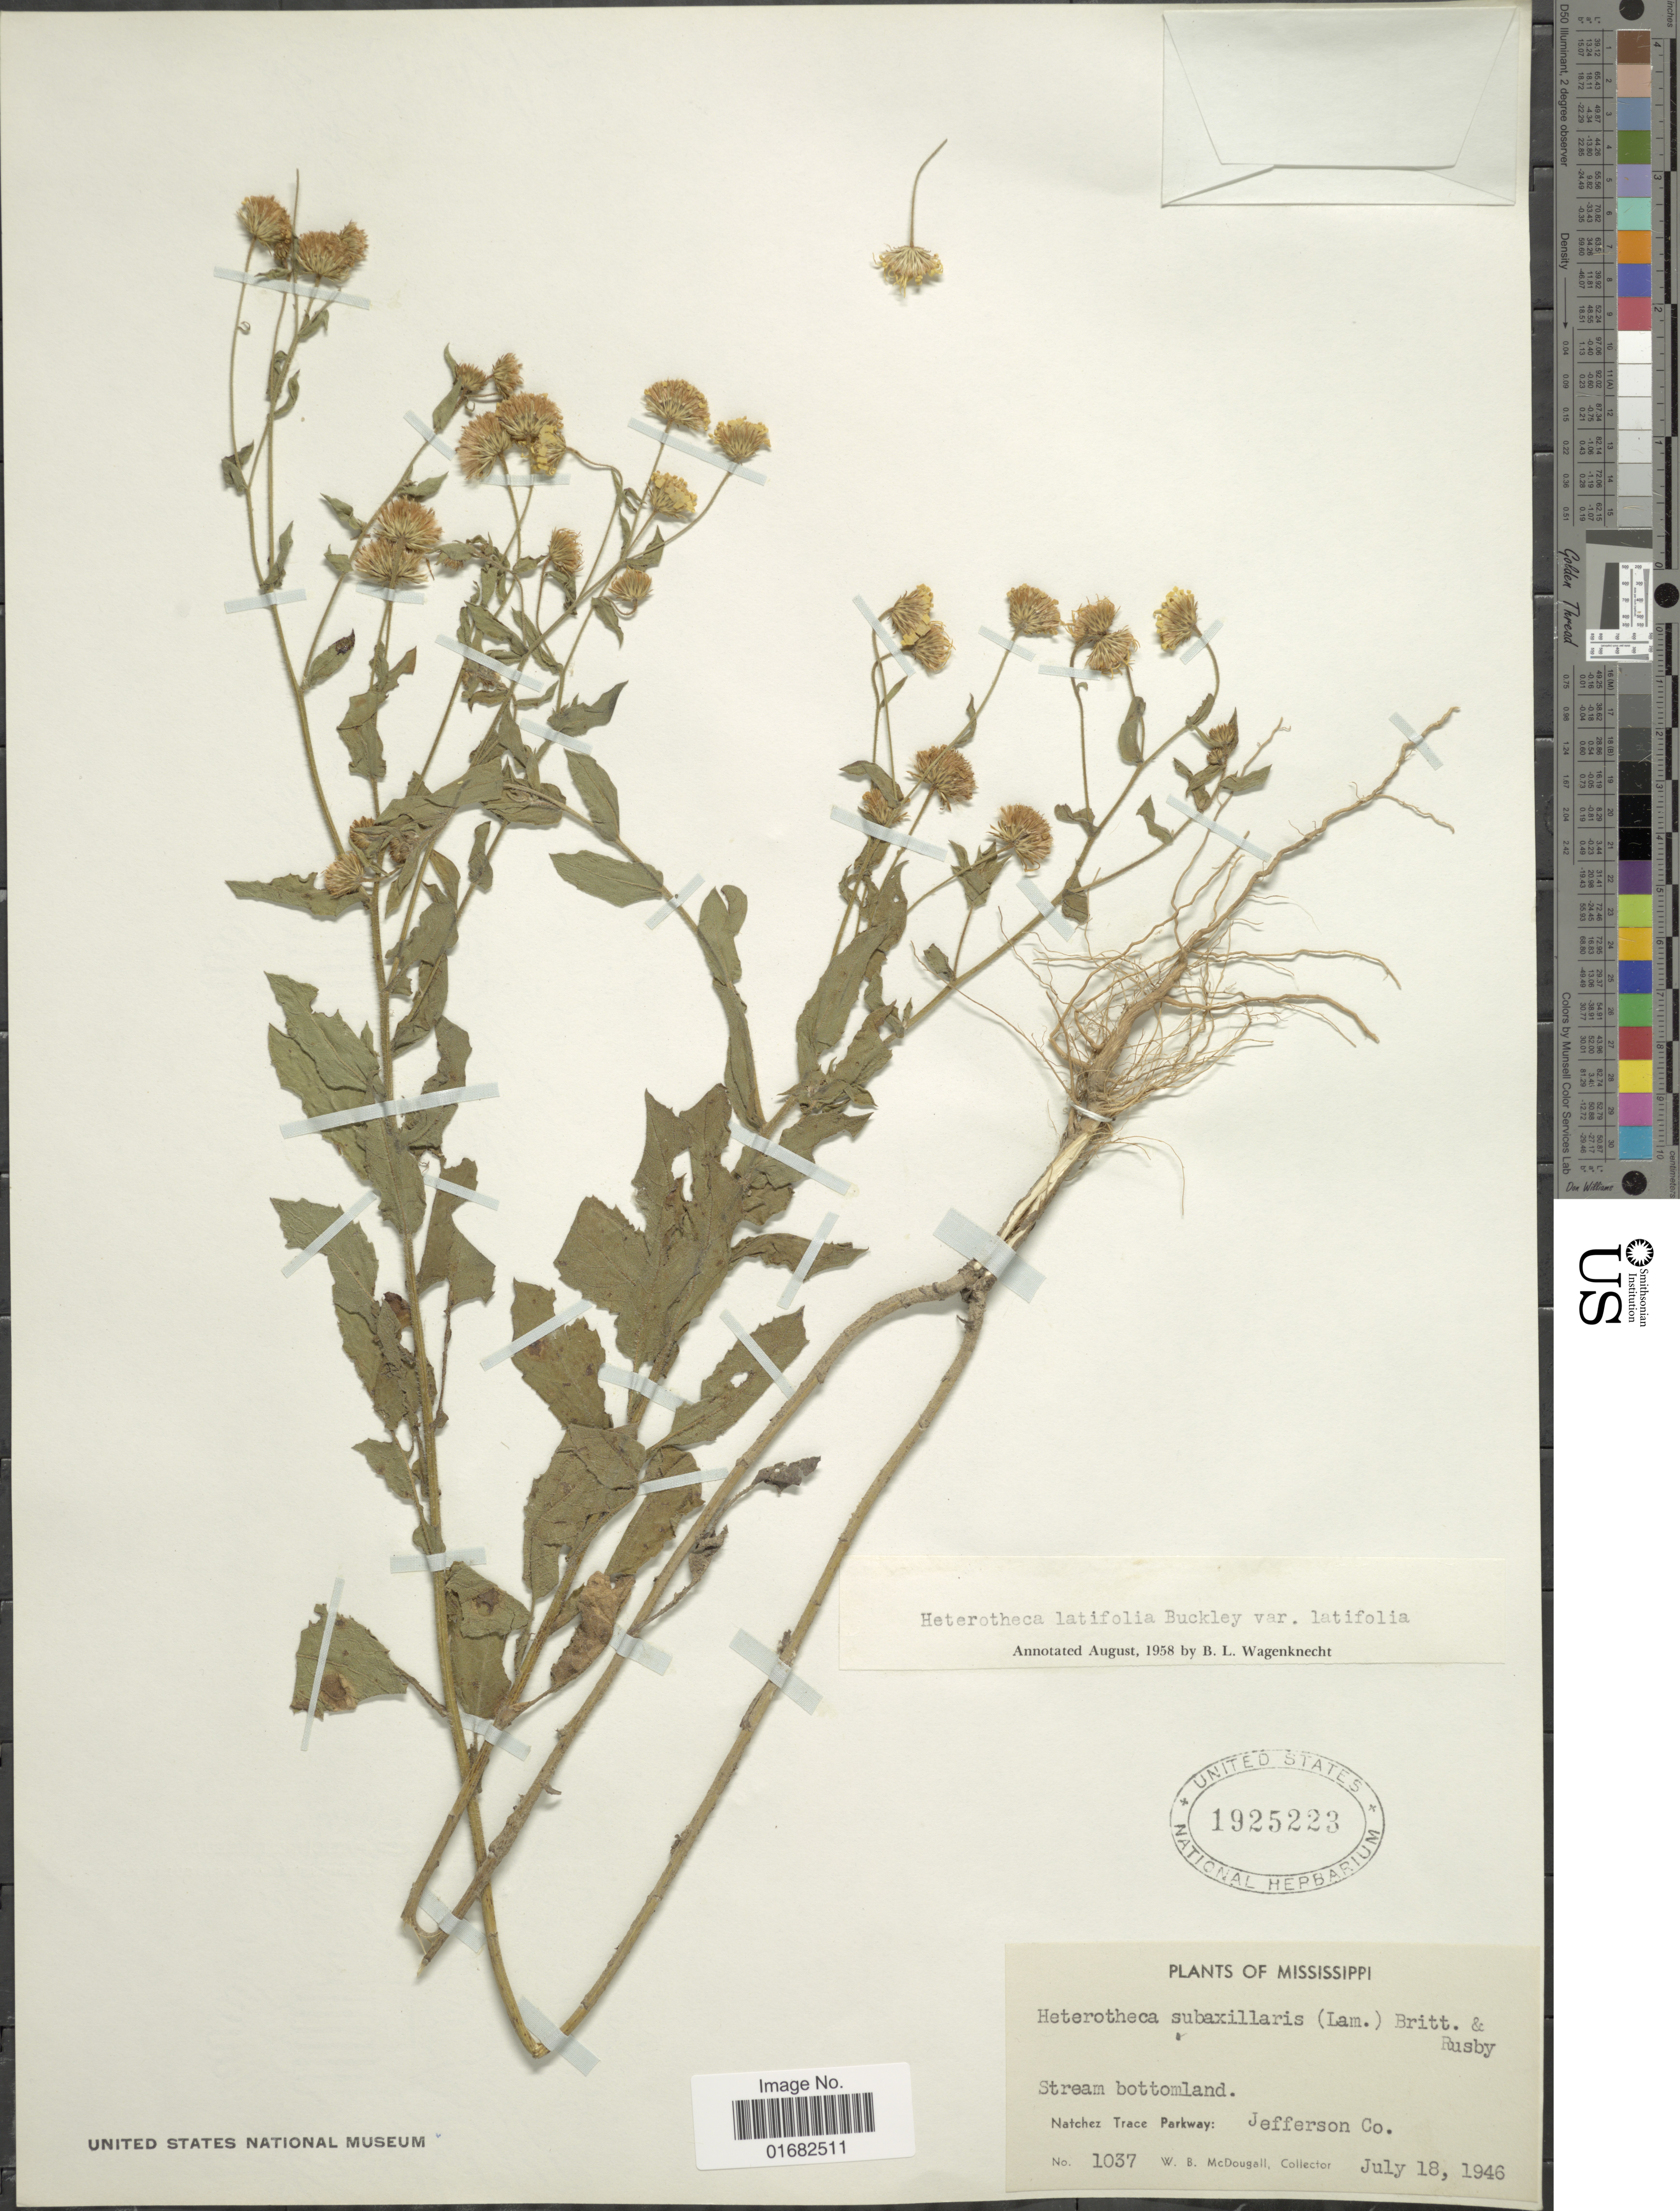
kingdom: Plantae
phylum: Tracheophyta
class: Magnoliopsida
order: Asterales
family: Asteraceae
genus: Heterotheca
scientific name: Heterotheca latifolia var. latifolia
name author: Buckley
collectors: W. B. McDougall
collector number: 1037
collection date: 1946-07-18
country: United States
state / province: Mississippi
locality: Natchez Trace Parkway: Jefferson Co.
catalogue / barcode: US 1925223